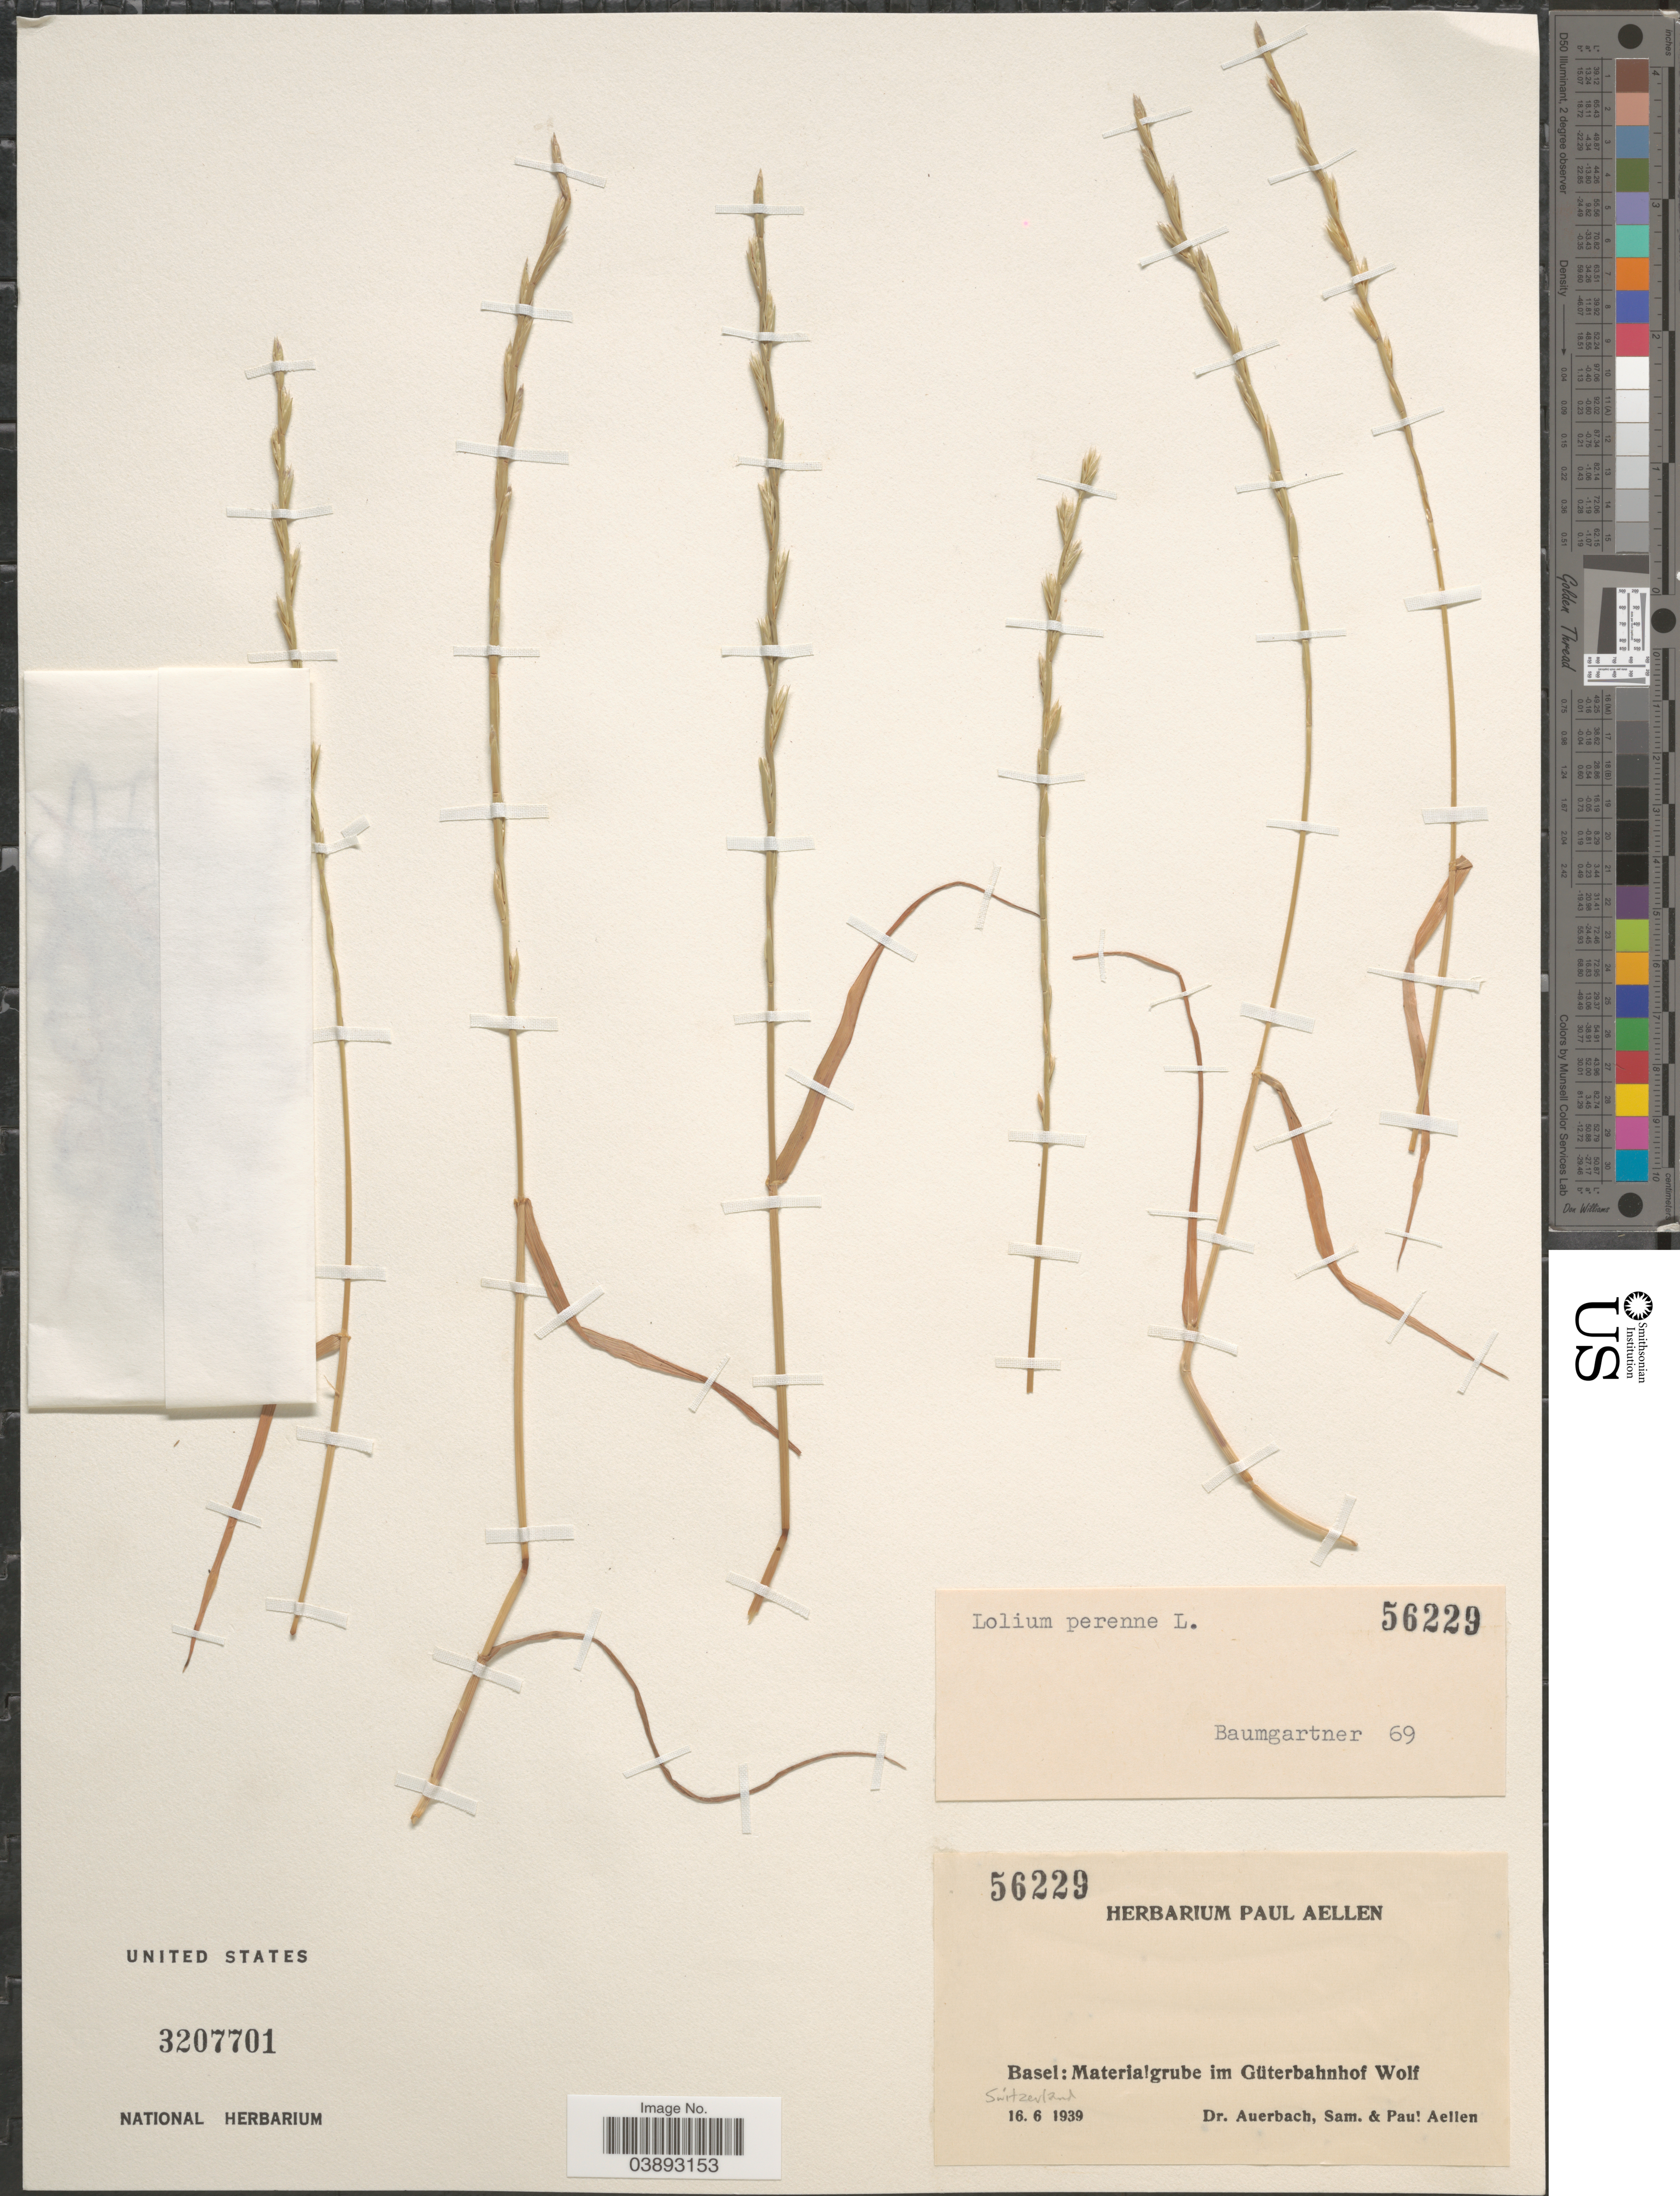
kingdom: Plantae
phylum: Tracheophyta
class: Liliopsida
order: Poales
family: Poaceae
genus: Lolium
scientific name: Lolium perenne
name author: L.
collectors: Auerbach, P. Aellen & Baumgartner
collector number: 56229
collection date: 1939-06-16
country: Switzerland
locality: Basel: Materialgrube im Güterbahnhof Wolf.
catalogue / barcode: US 3207701